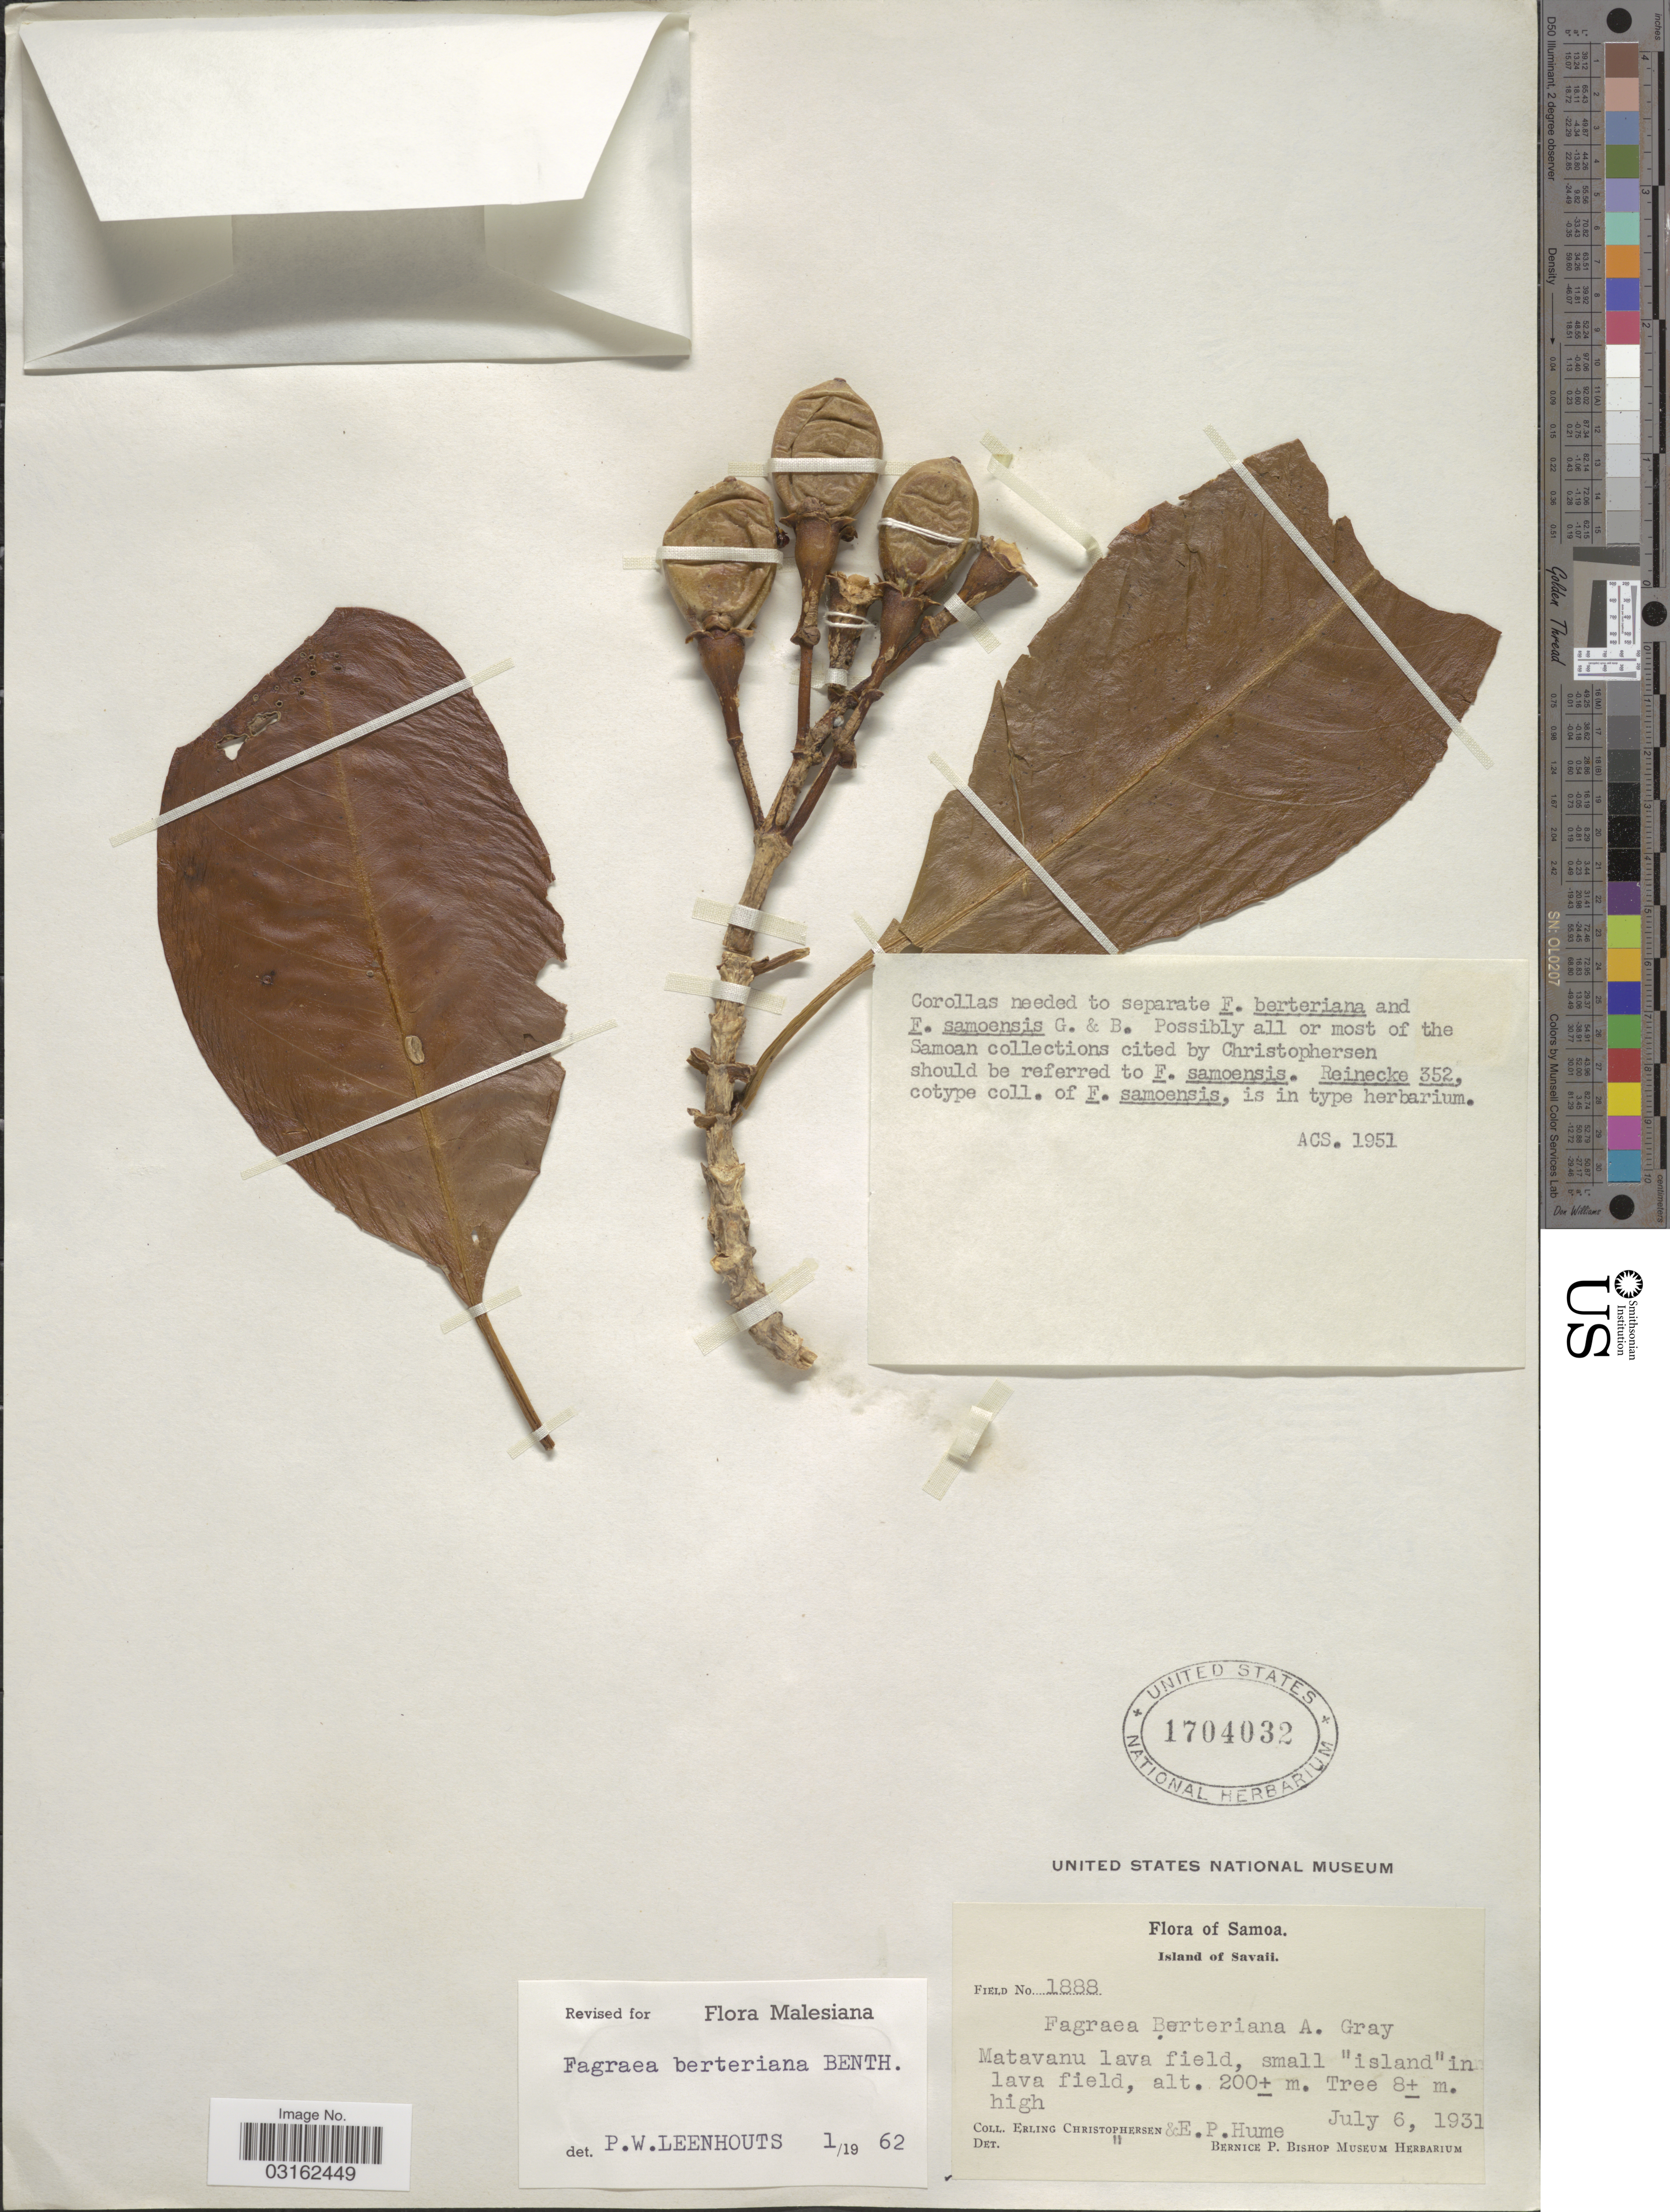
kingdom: Plantae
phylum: Tracheophyta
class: Magnoliopsida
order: Gentianales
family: Gentianaceae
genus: Fagraea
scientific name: Fagraea berteroana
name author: A. Gray ex Benth.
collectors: E. Christophersen & E. P. Hume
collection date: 1931-07-06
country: Samoa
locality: Samoa. Island of Savaii. Matavanu lava field.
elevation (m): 200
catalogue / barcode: US 1704032